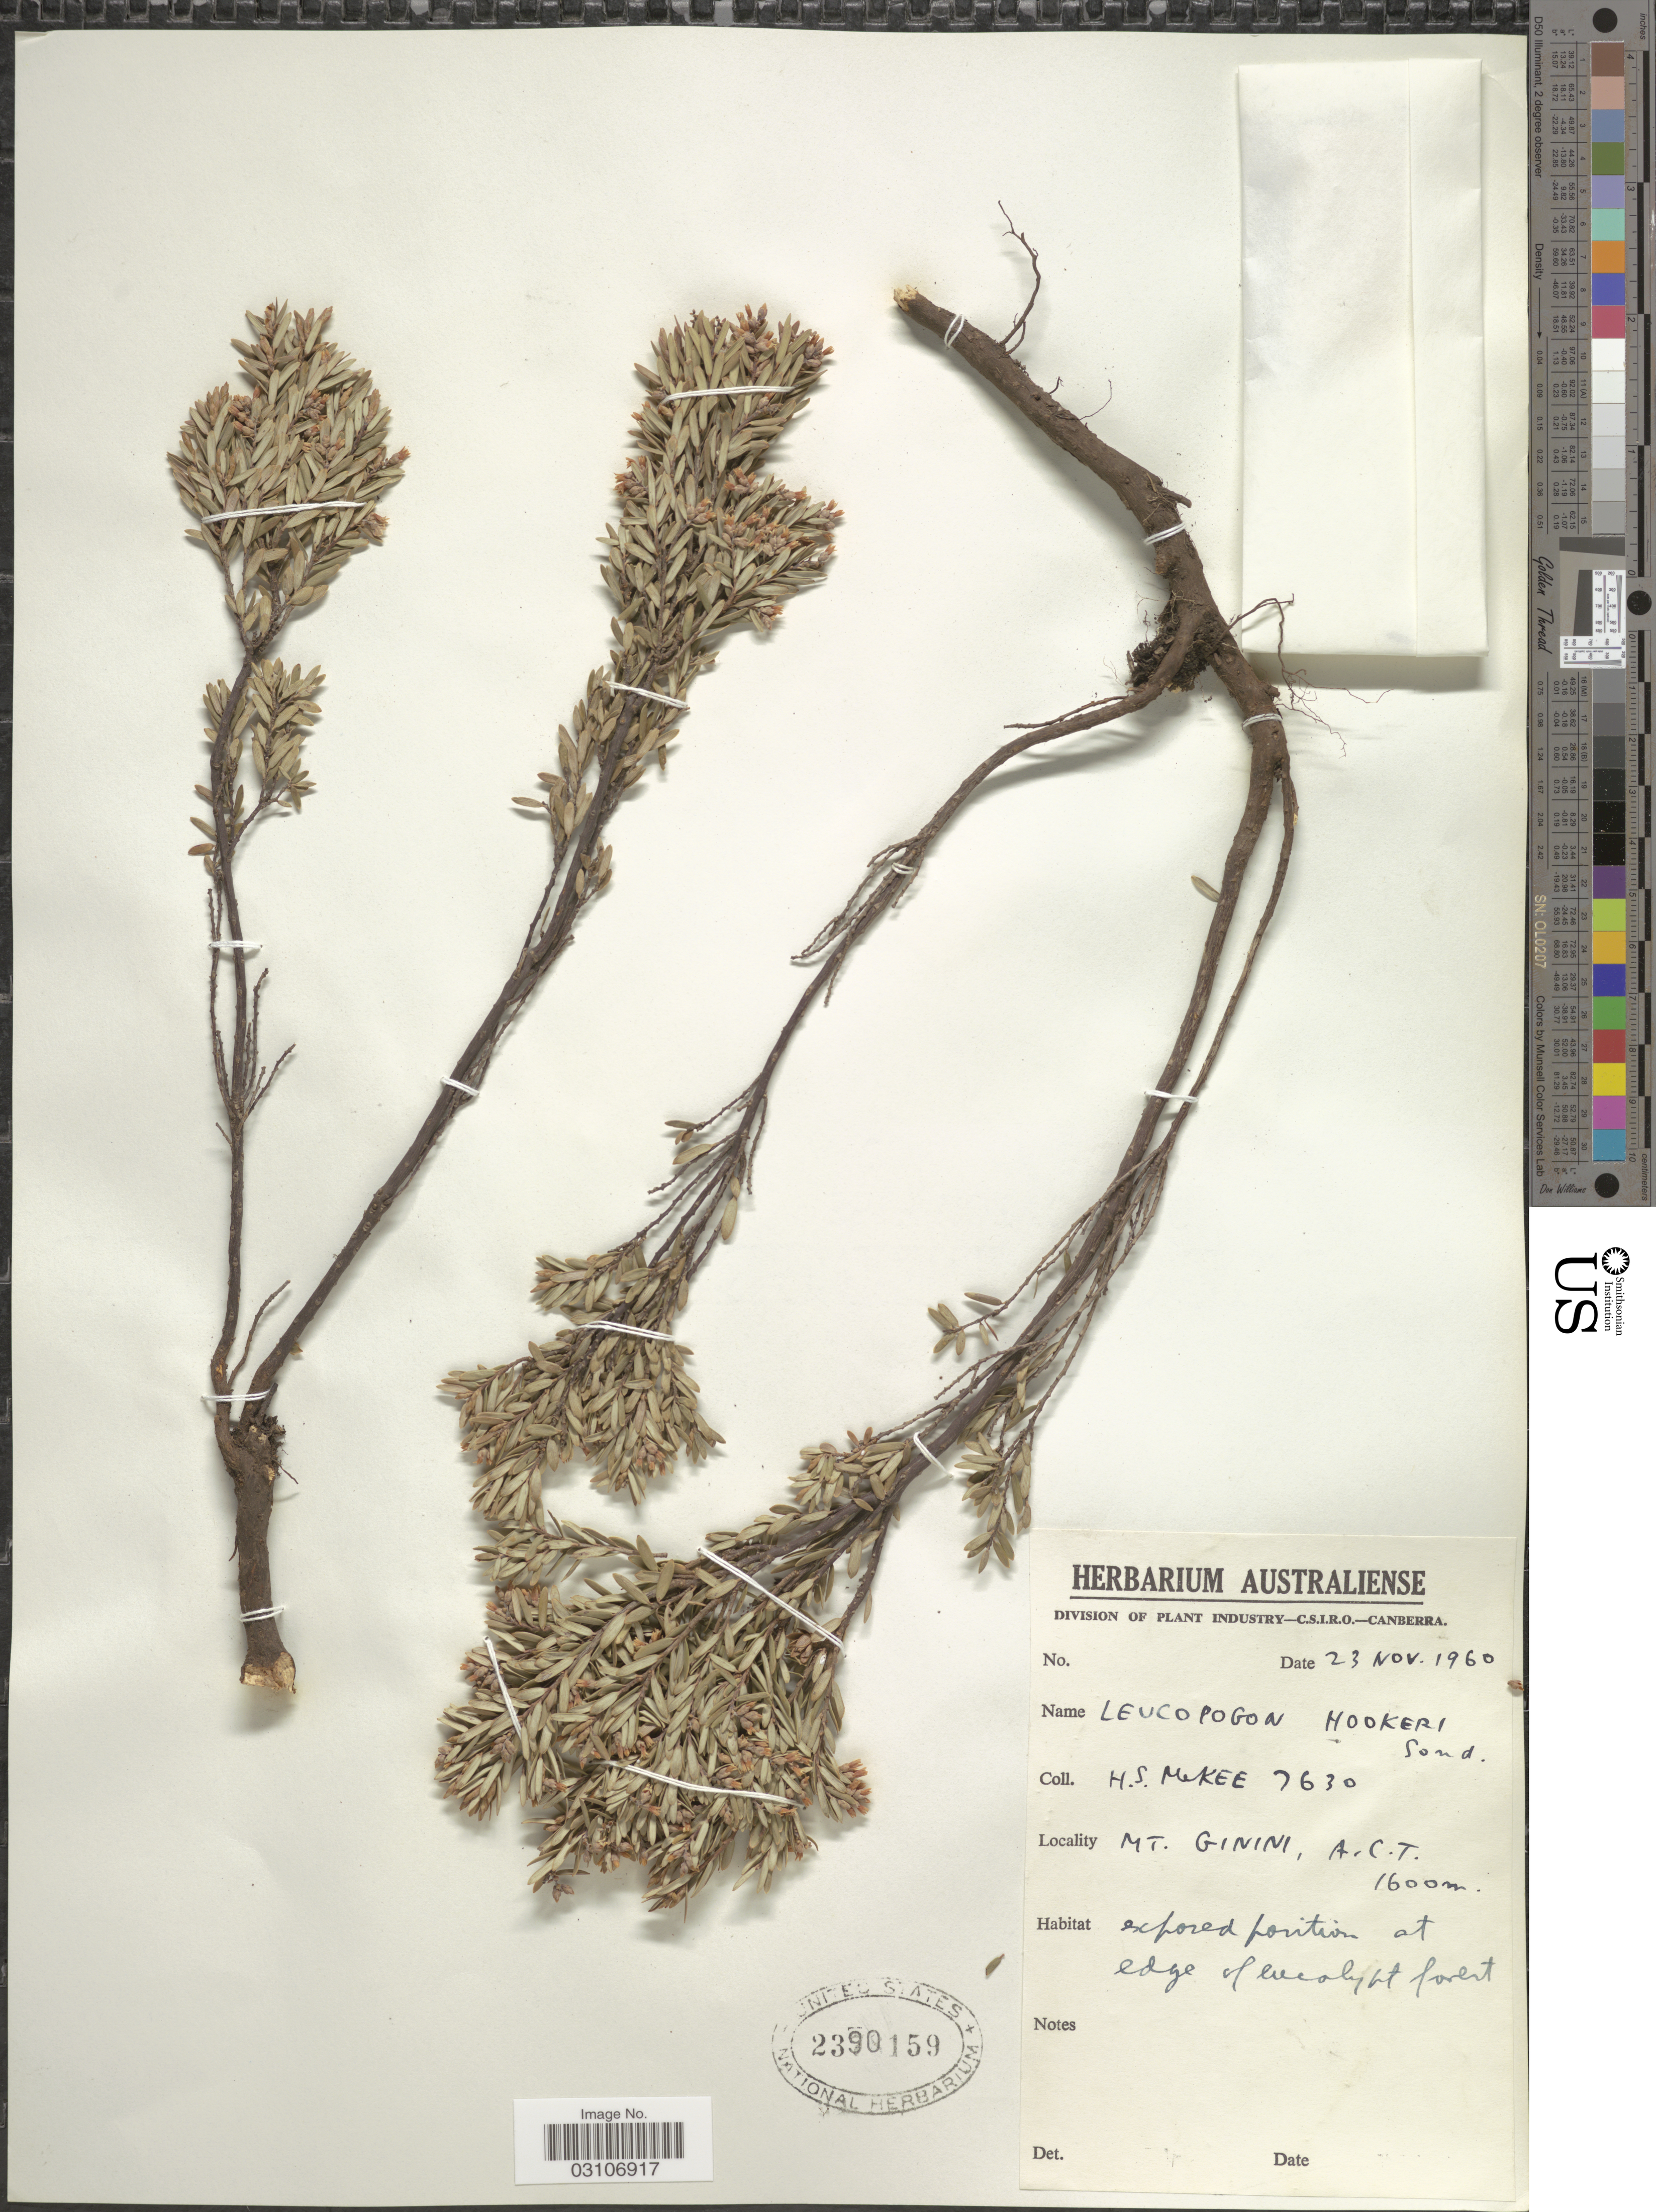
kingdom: Plantae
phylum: Tracheophyta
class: Magnoliopsida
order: Ericales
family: Ericaceae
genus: Leucopogon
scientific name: Leucopogon hookeri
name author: Sond.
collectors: H. S. McKee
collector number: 7630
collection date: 1960-11-23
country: Australia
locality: Mt. Ginini, A.C.T.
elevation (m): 1600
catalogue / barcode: US 2390159